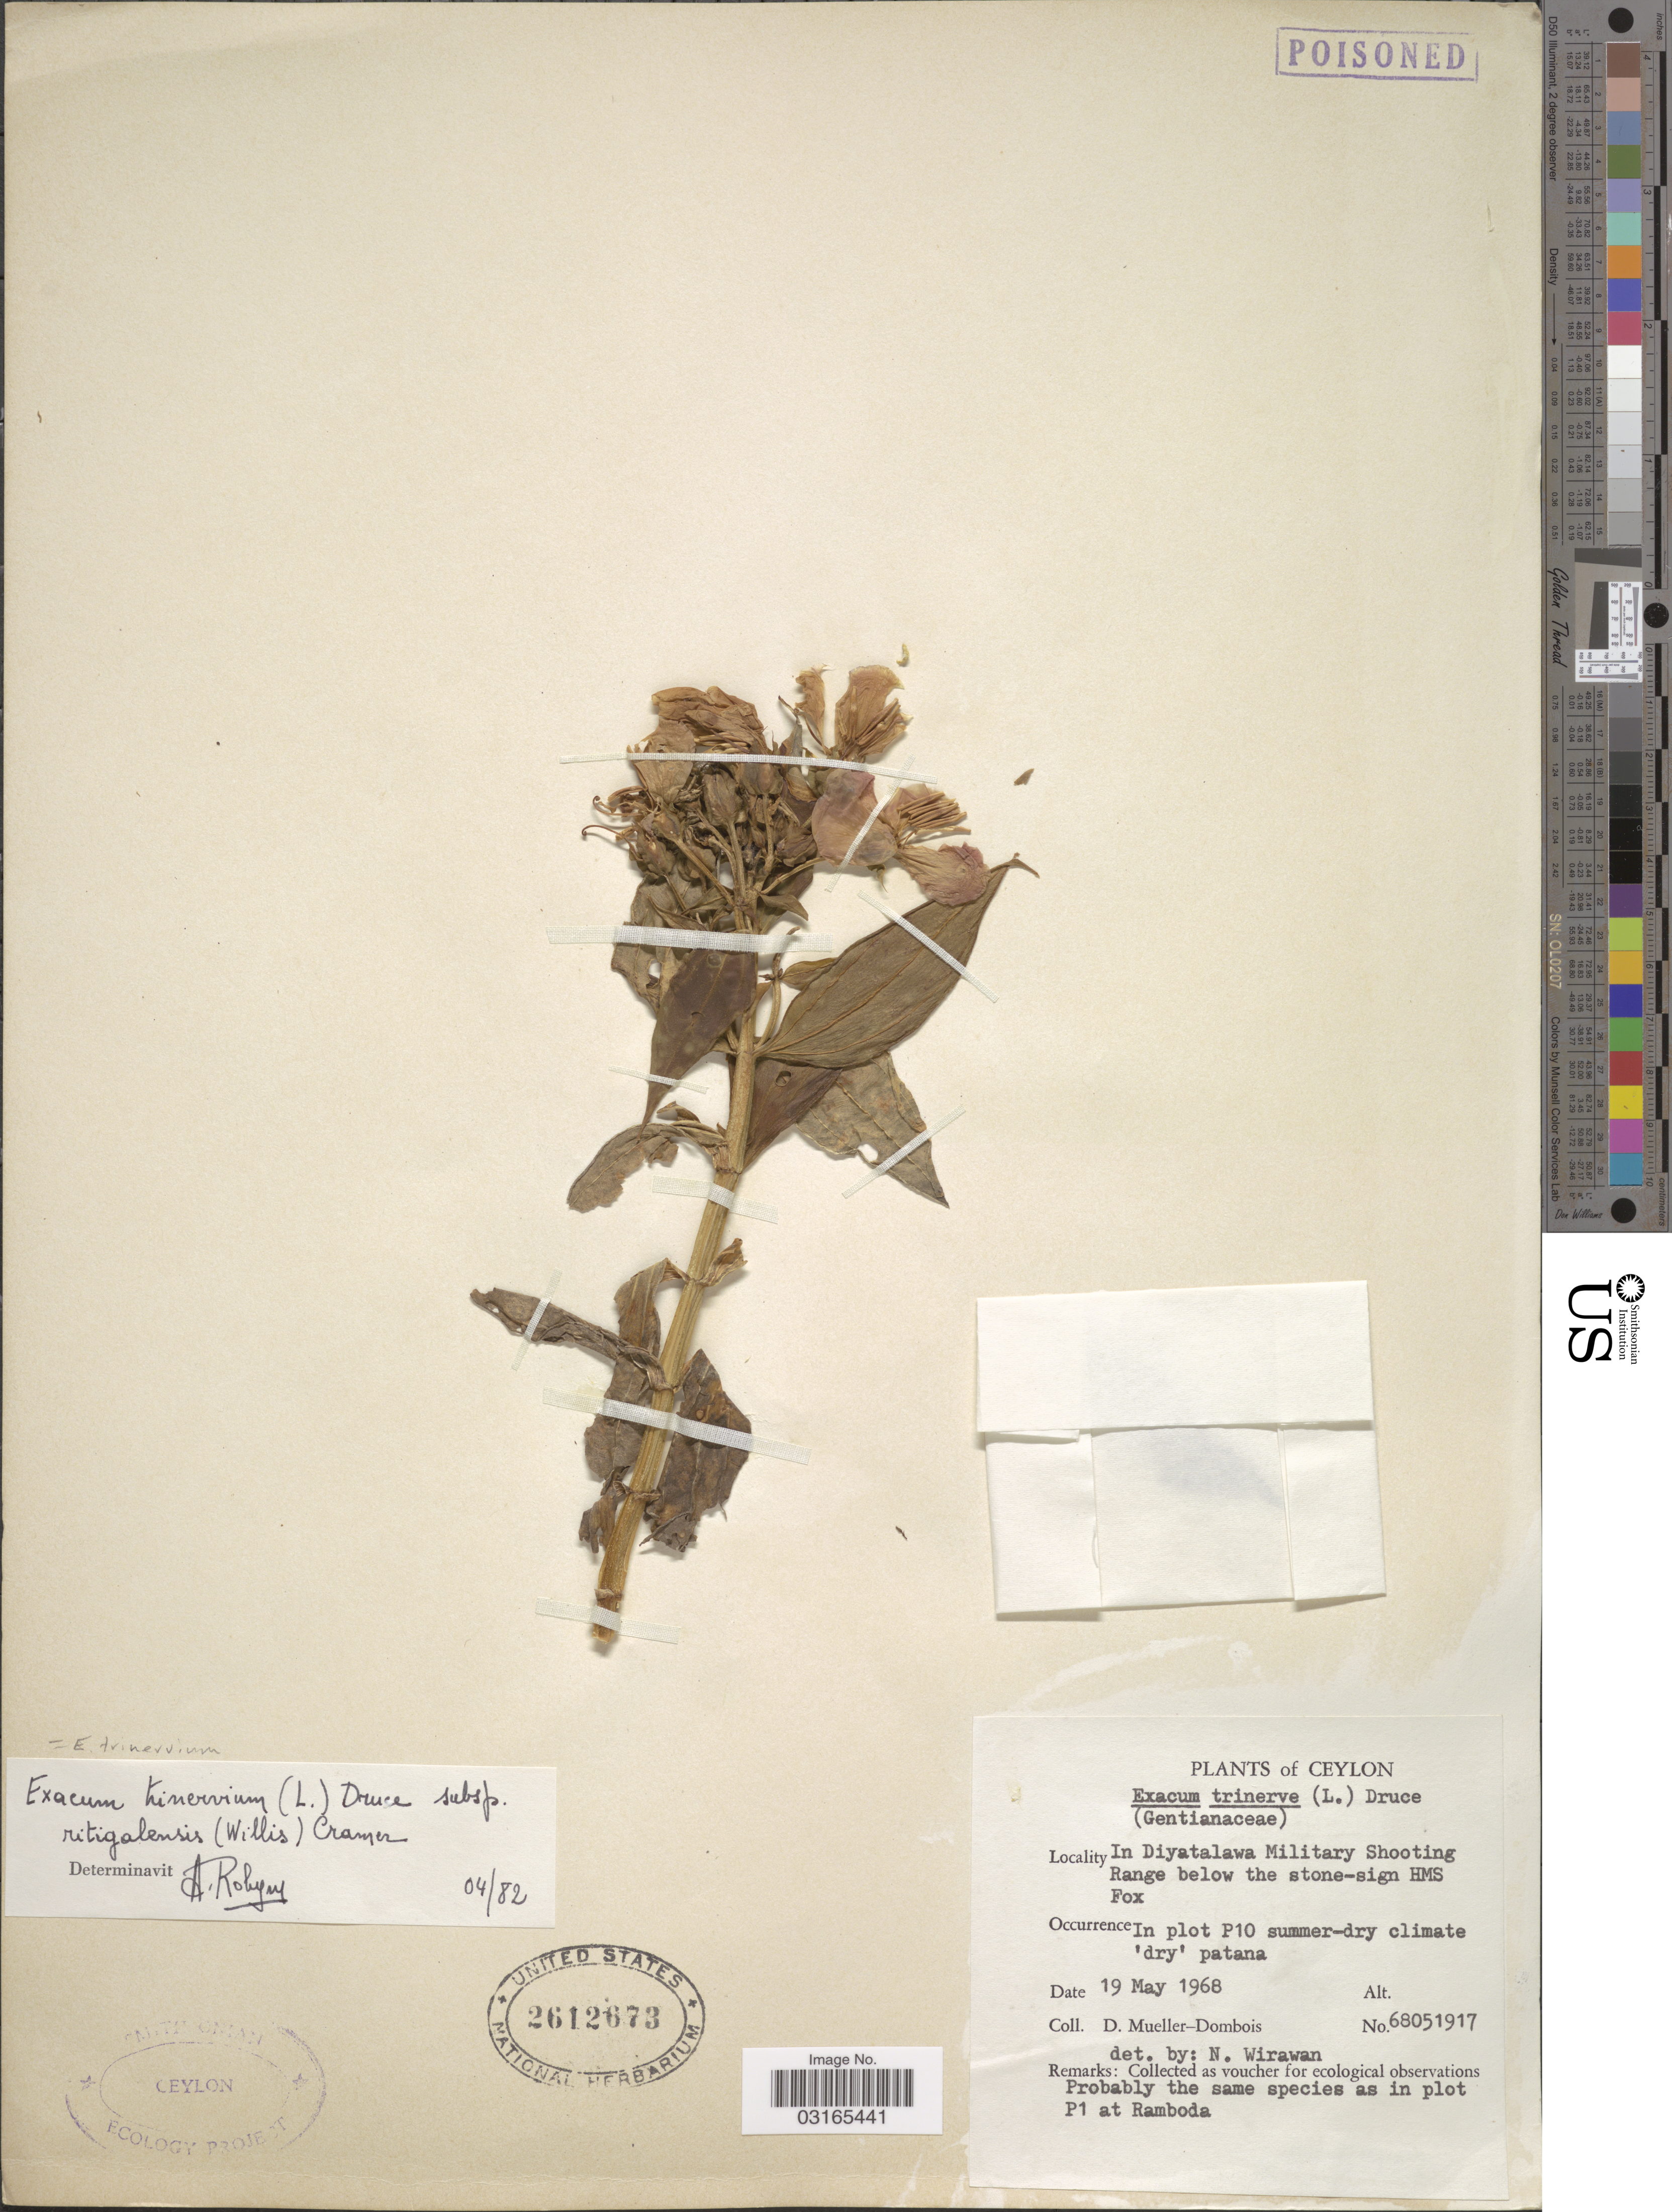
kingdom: Plantae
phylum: Tracheophyta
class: Magnoliopsida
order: Gentianales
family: Gentianaceae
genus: Exacum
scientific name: Exacum trinervium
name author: (L.) Druce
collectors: D. Mueller-Dombois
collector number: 68051917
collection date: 1968-05-19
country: Sri Lanka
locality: Ceylon. In Diyatalawa Military Shooting Range below the stone-sign HMS Fox. In plot P10.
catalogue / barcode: US 2612673